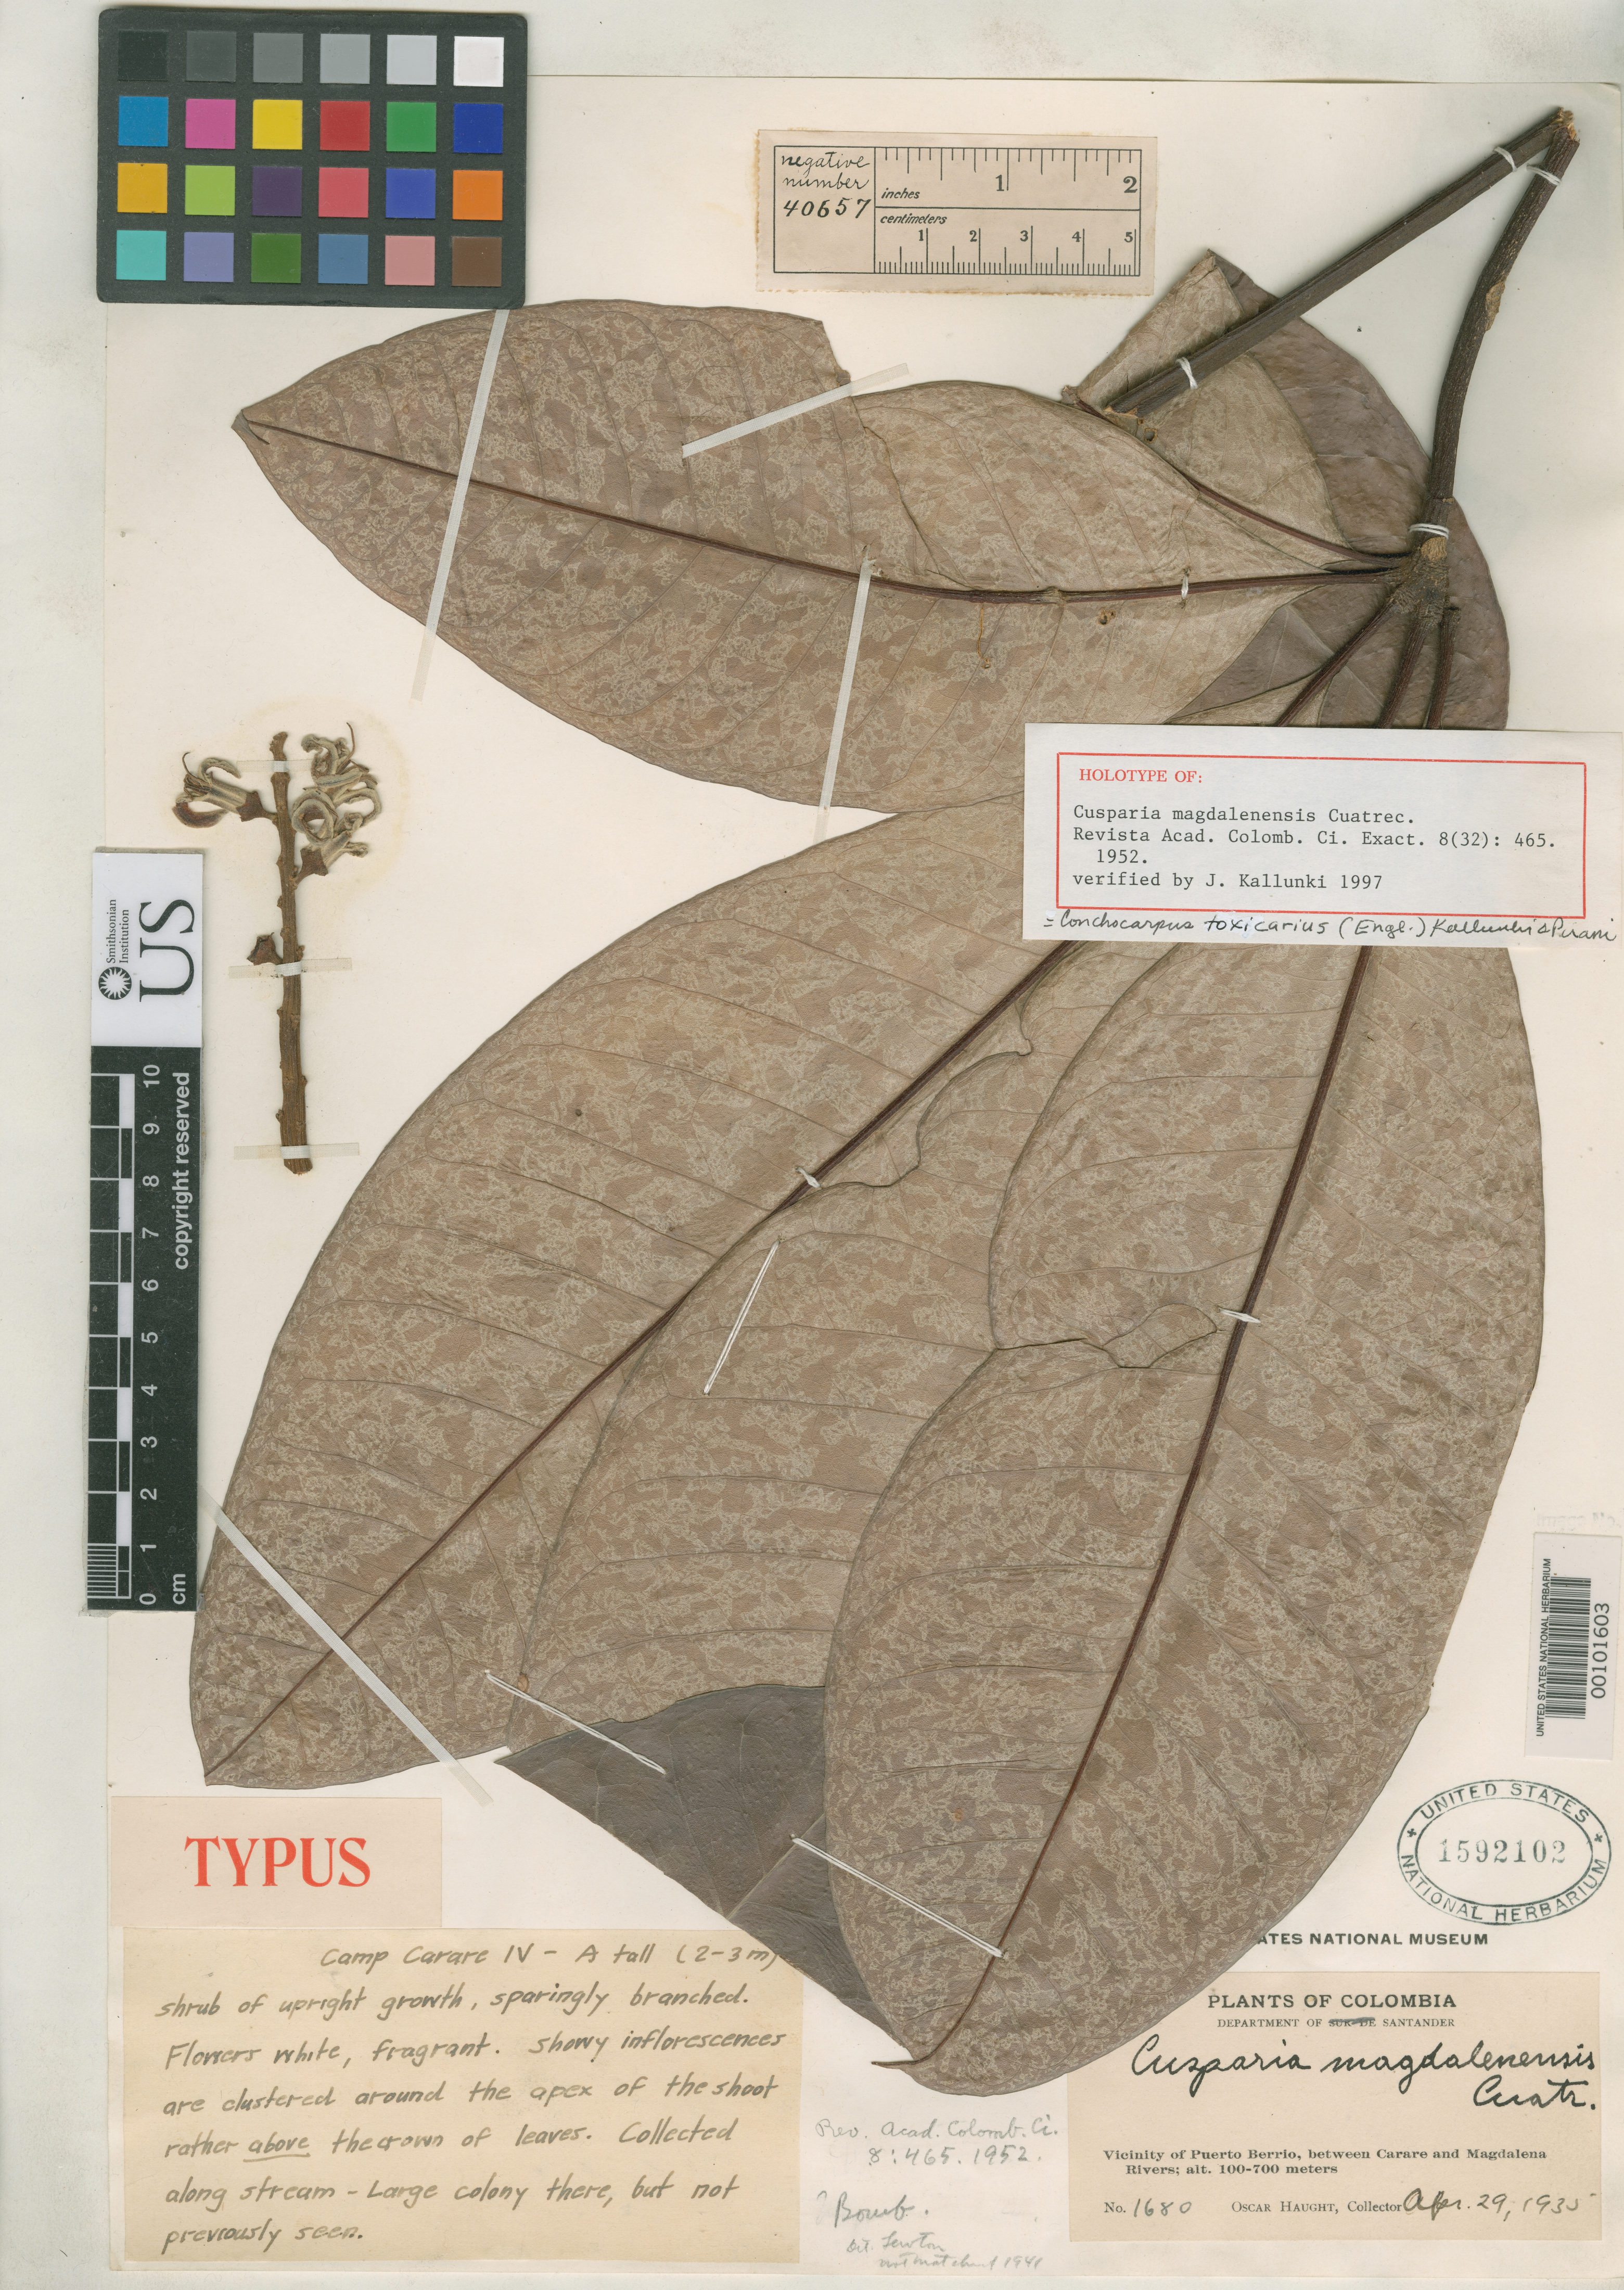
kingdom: Plantae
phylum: Tracheophyta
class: Magnoliopsida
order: Sapindales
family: Rutaceae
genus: Cusparia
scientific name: Cusparia magdalenensis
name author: Cuatrec.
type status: Holotype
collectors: O. L. Haught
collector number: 1680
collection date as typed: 29 Apr 1935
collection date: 1935-04-29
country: Colombia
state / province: Santander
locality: Vicinity of Puerto Berrio, between Carare & Magdalena Rivers.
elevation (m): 100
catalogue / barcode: US 1592102